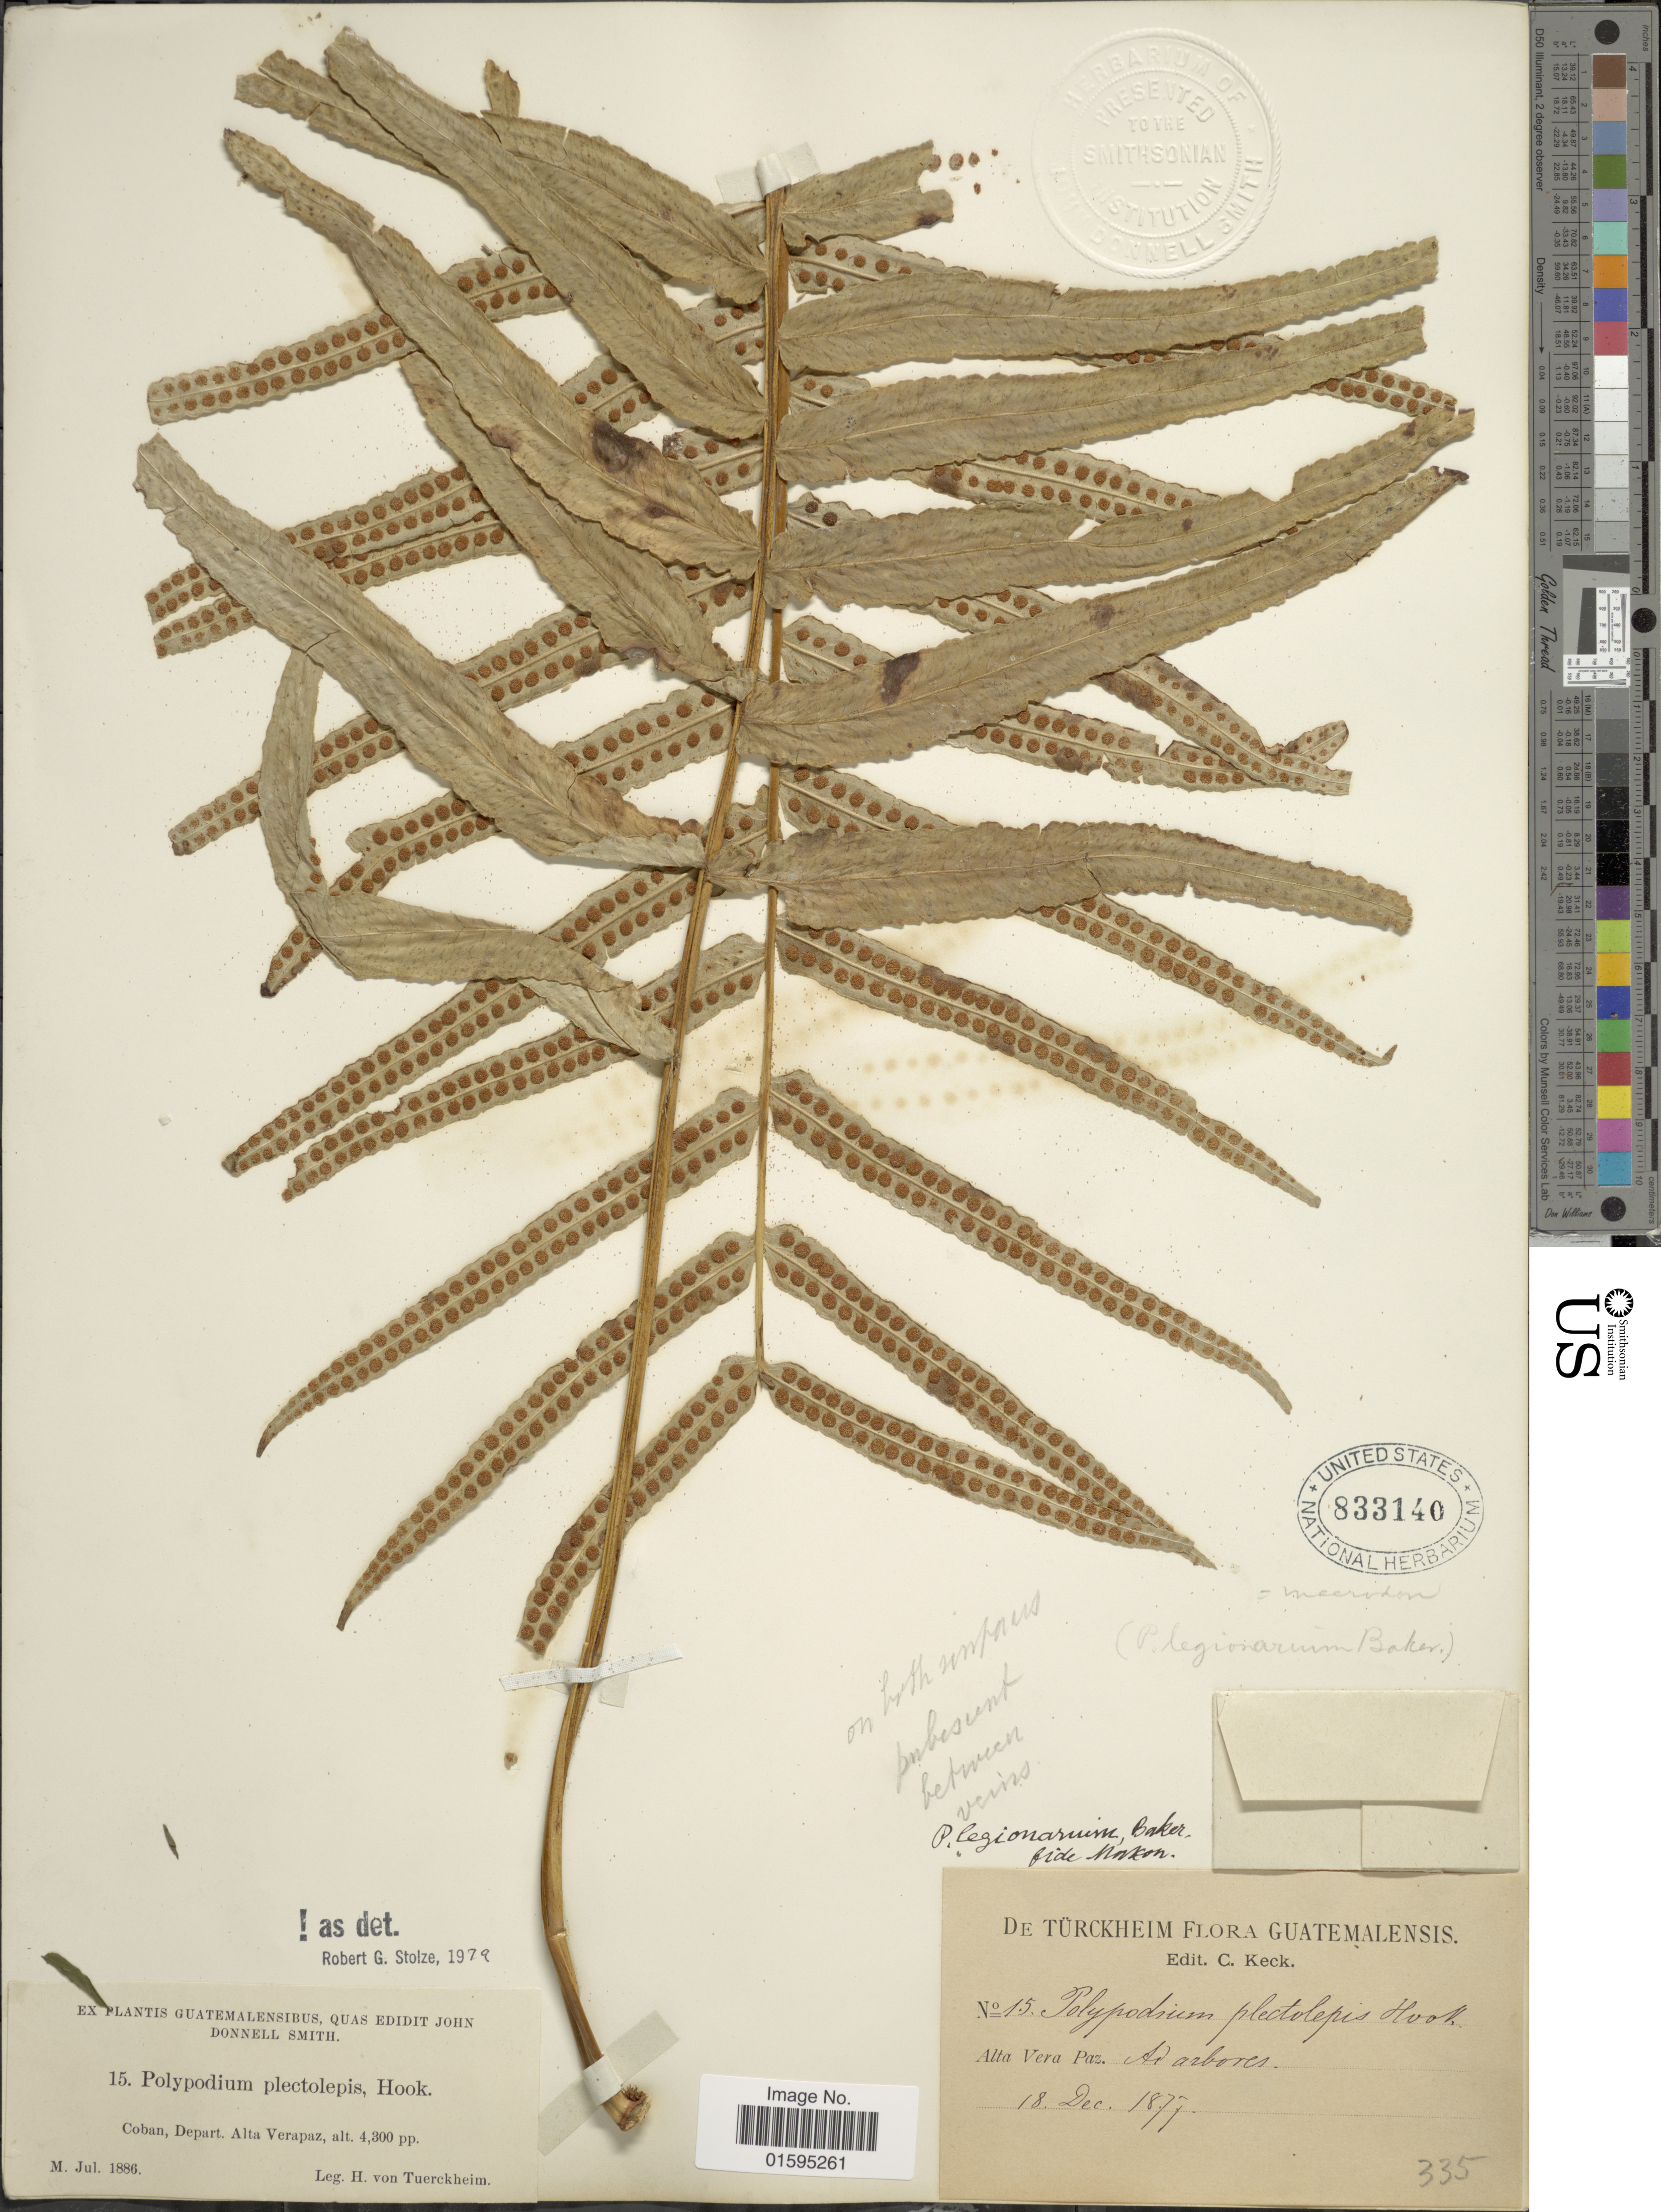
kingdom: Plantae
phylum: Tracheophyta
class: Polypodiopsida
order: Polypodiales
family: Polypodiaceae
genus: Polypodium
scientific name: Polypodium plectolepis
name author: (Fée) Hook.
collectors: H. von Türckheim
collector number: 15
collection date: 1877-12-18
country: Guatemala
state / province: Alta Verapaz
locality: Coban, Ad arbores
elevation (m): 1311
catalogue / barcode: US 833140